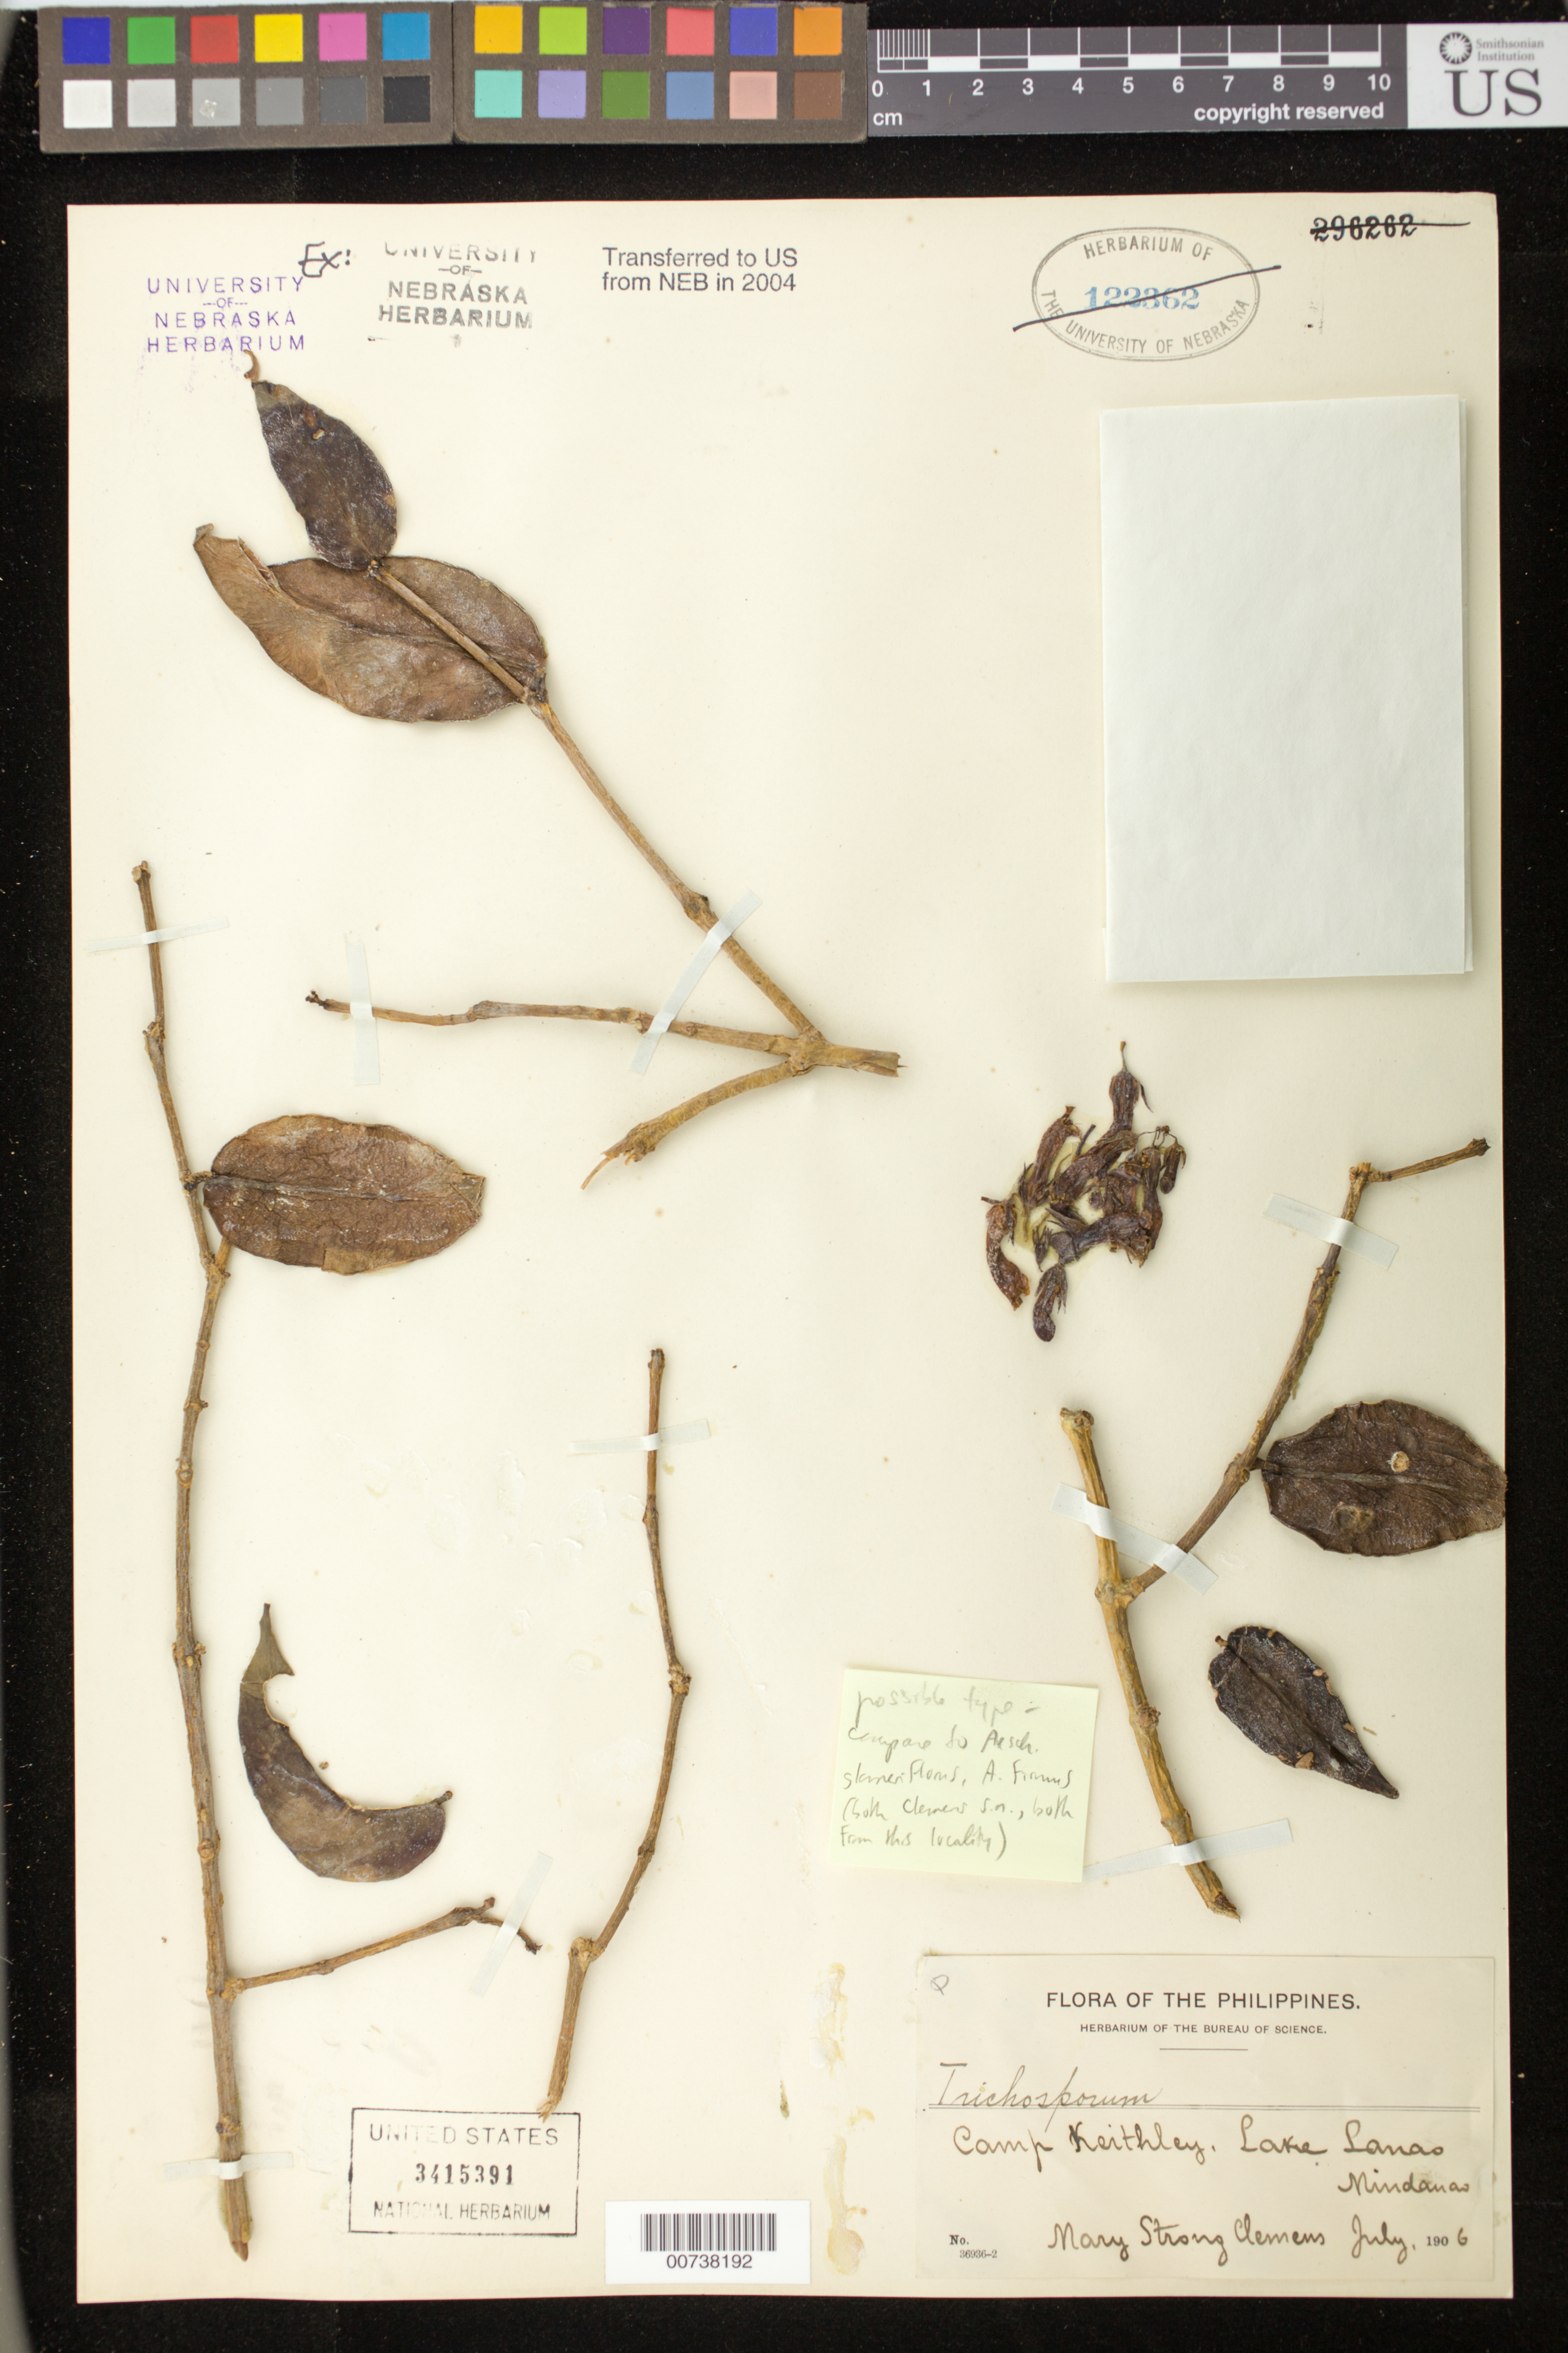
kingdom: Plantae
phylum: Tracheophyta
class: Magnoliopsida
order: Lamiales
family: Gesneriaceae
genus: Aeschynanthus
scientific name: Aeschynanthus sp.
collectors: M. S. Clemens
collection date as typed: Jul 1906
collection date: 1906-07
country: Philippines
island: Mindanao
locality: Camp Keithley, Lake Lanao, Mindanao.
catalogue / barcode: US 3415391